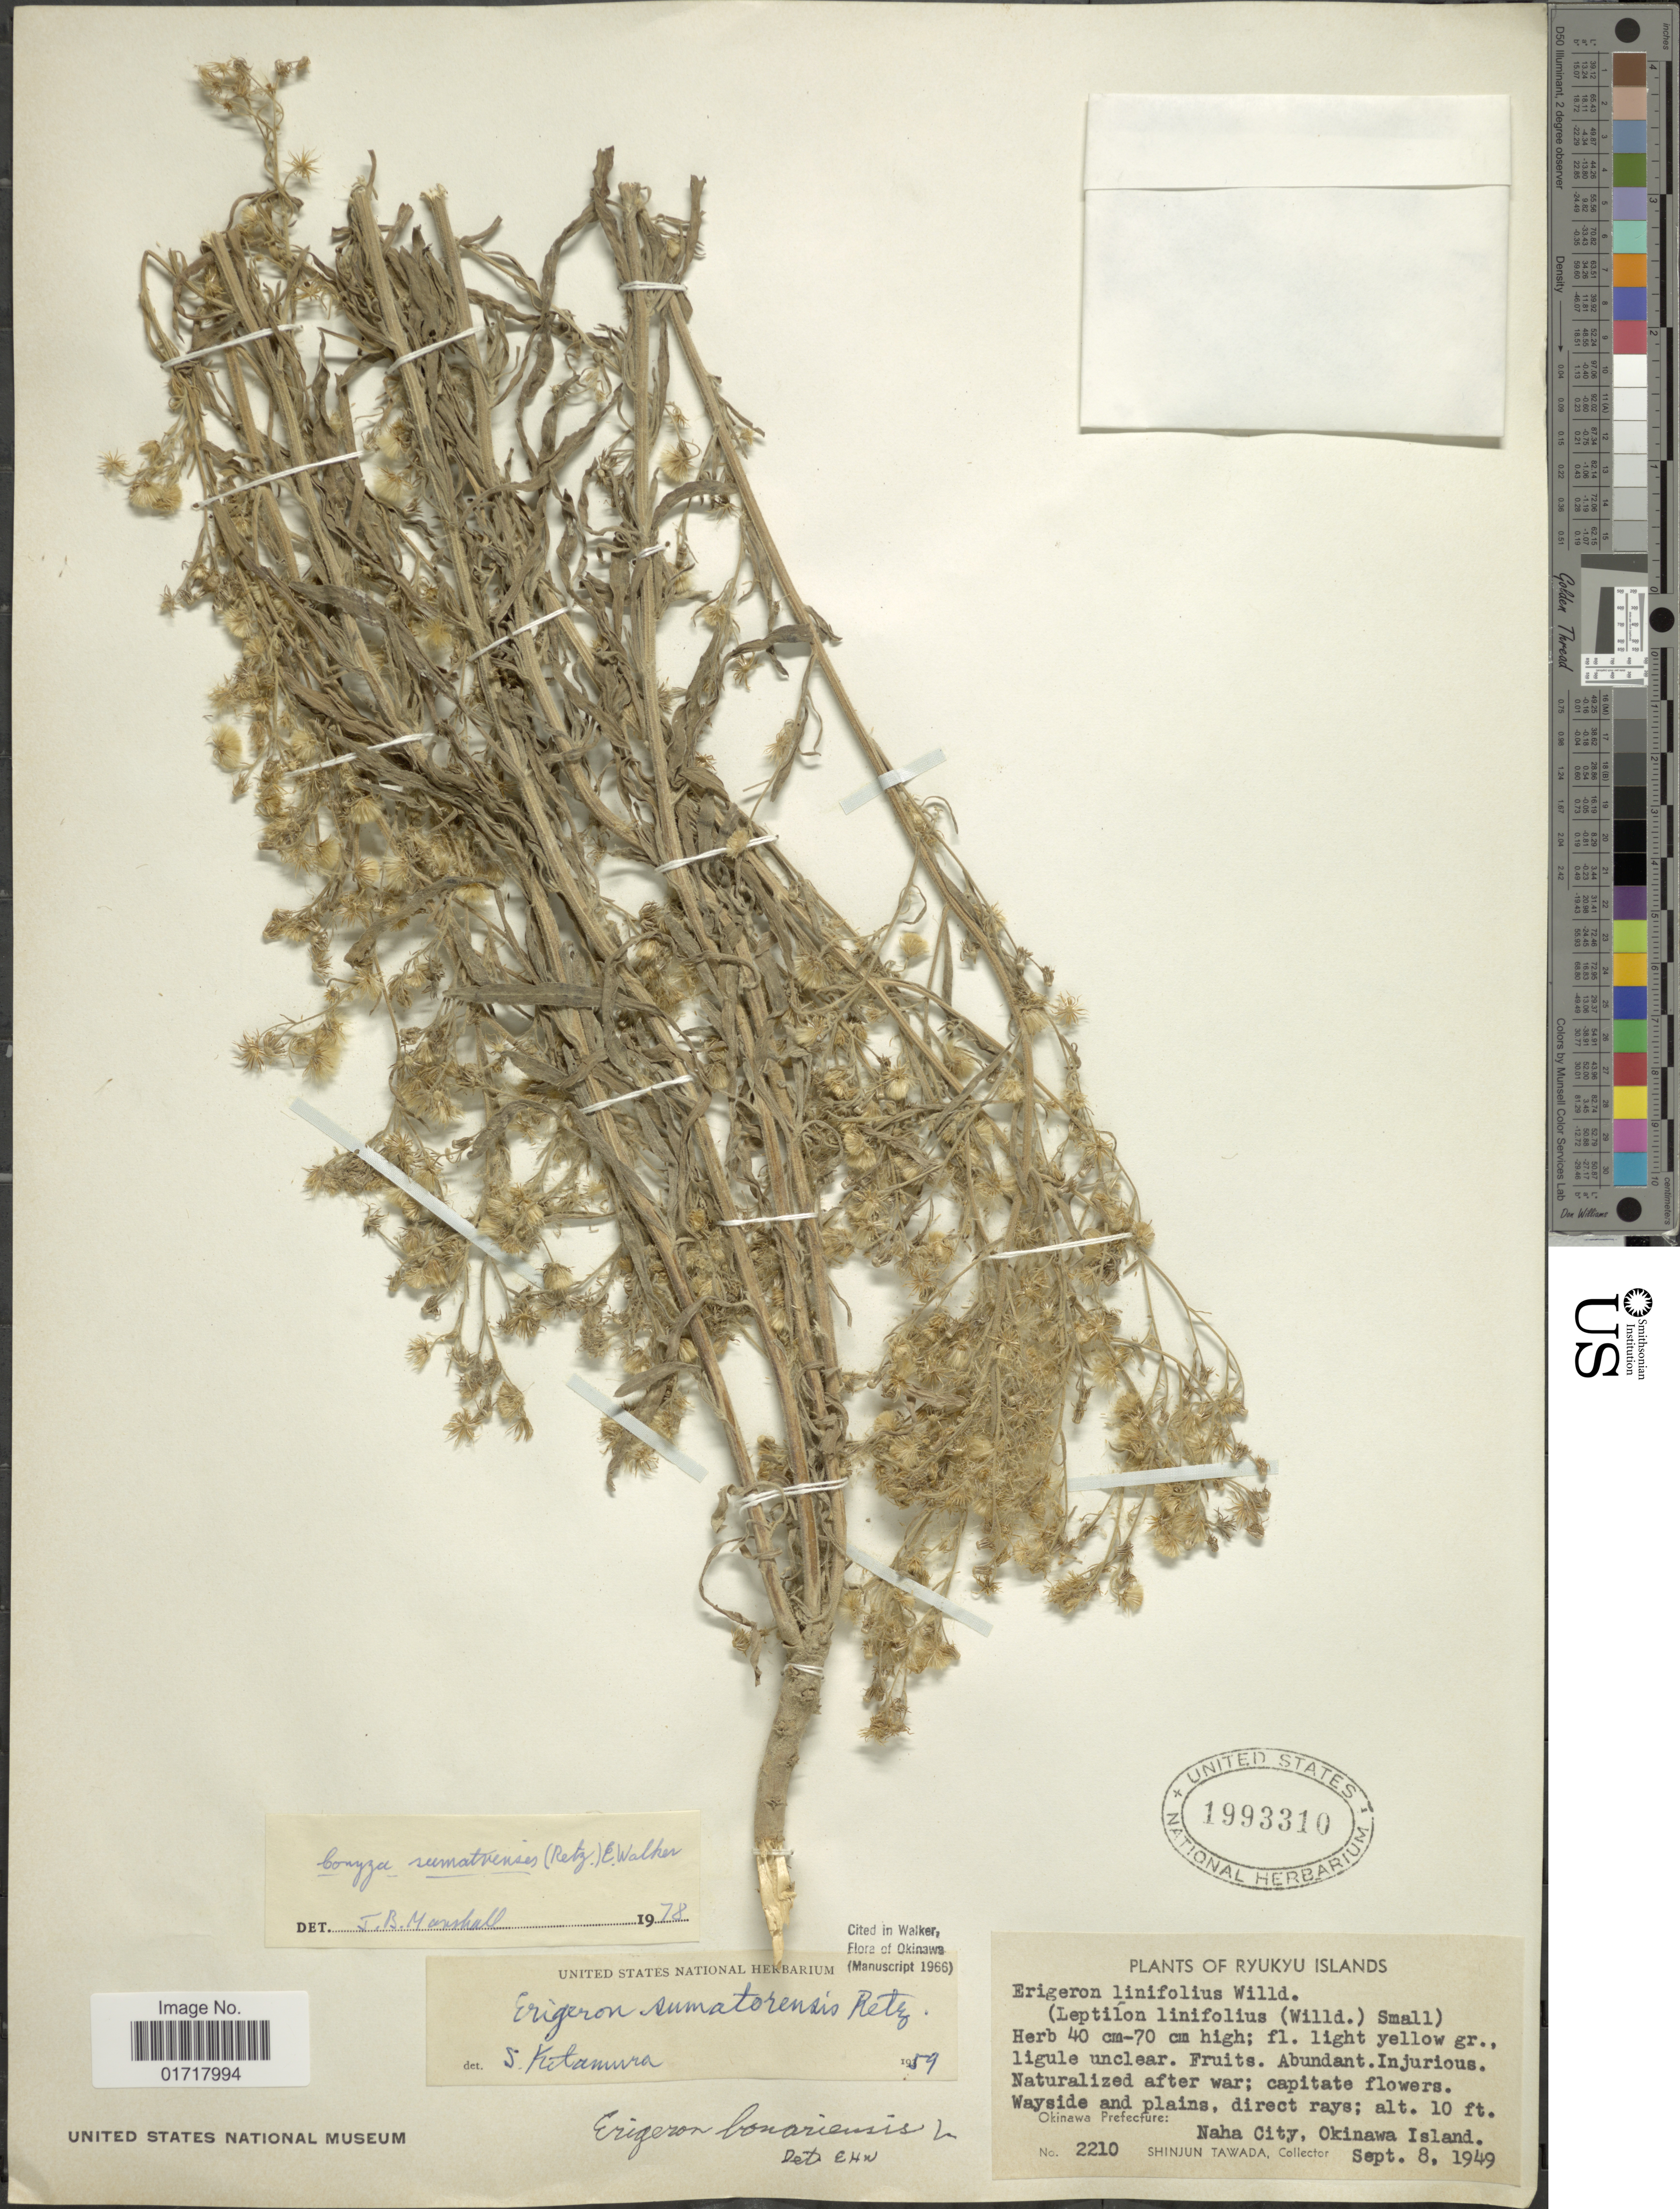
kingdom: Plantae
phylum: Tracheophyta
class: Magnoliopsida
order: Asterales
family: Asteraceae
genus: Conyza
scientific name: Conyza sumatrensis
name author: (Retz.) E. Walker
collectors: S. Tawada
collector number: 2210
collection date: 1949-09-08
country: Japan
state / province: Okinawa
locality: Ryukyu Islands, Wayside and plains, Okinawa Prefecture: Naha City, Okinawa Island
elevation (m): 3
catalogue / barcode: US 1993310